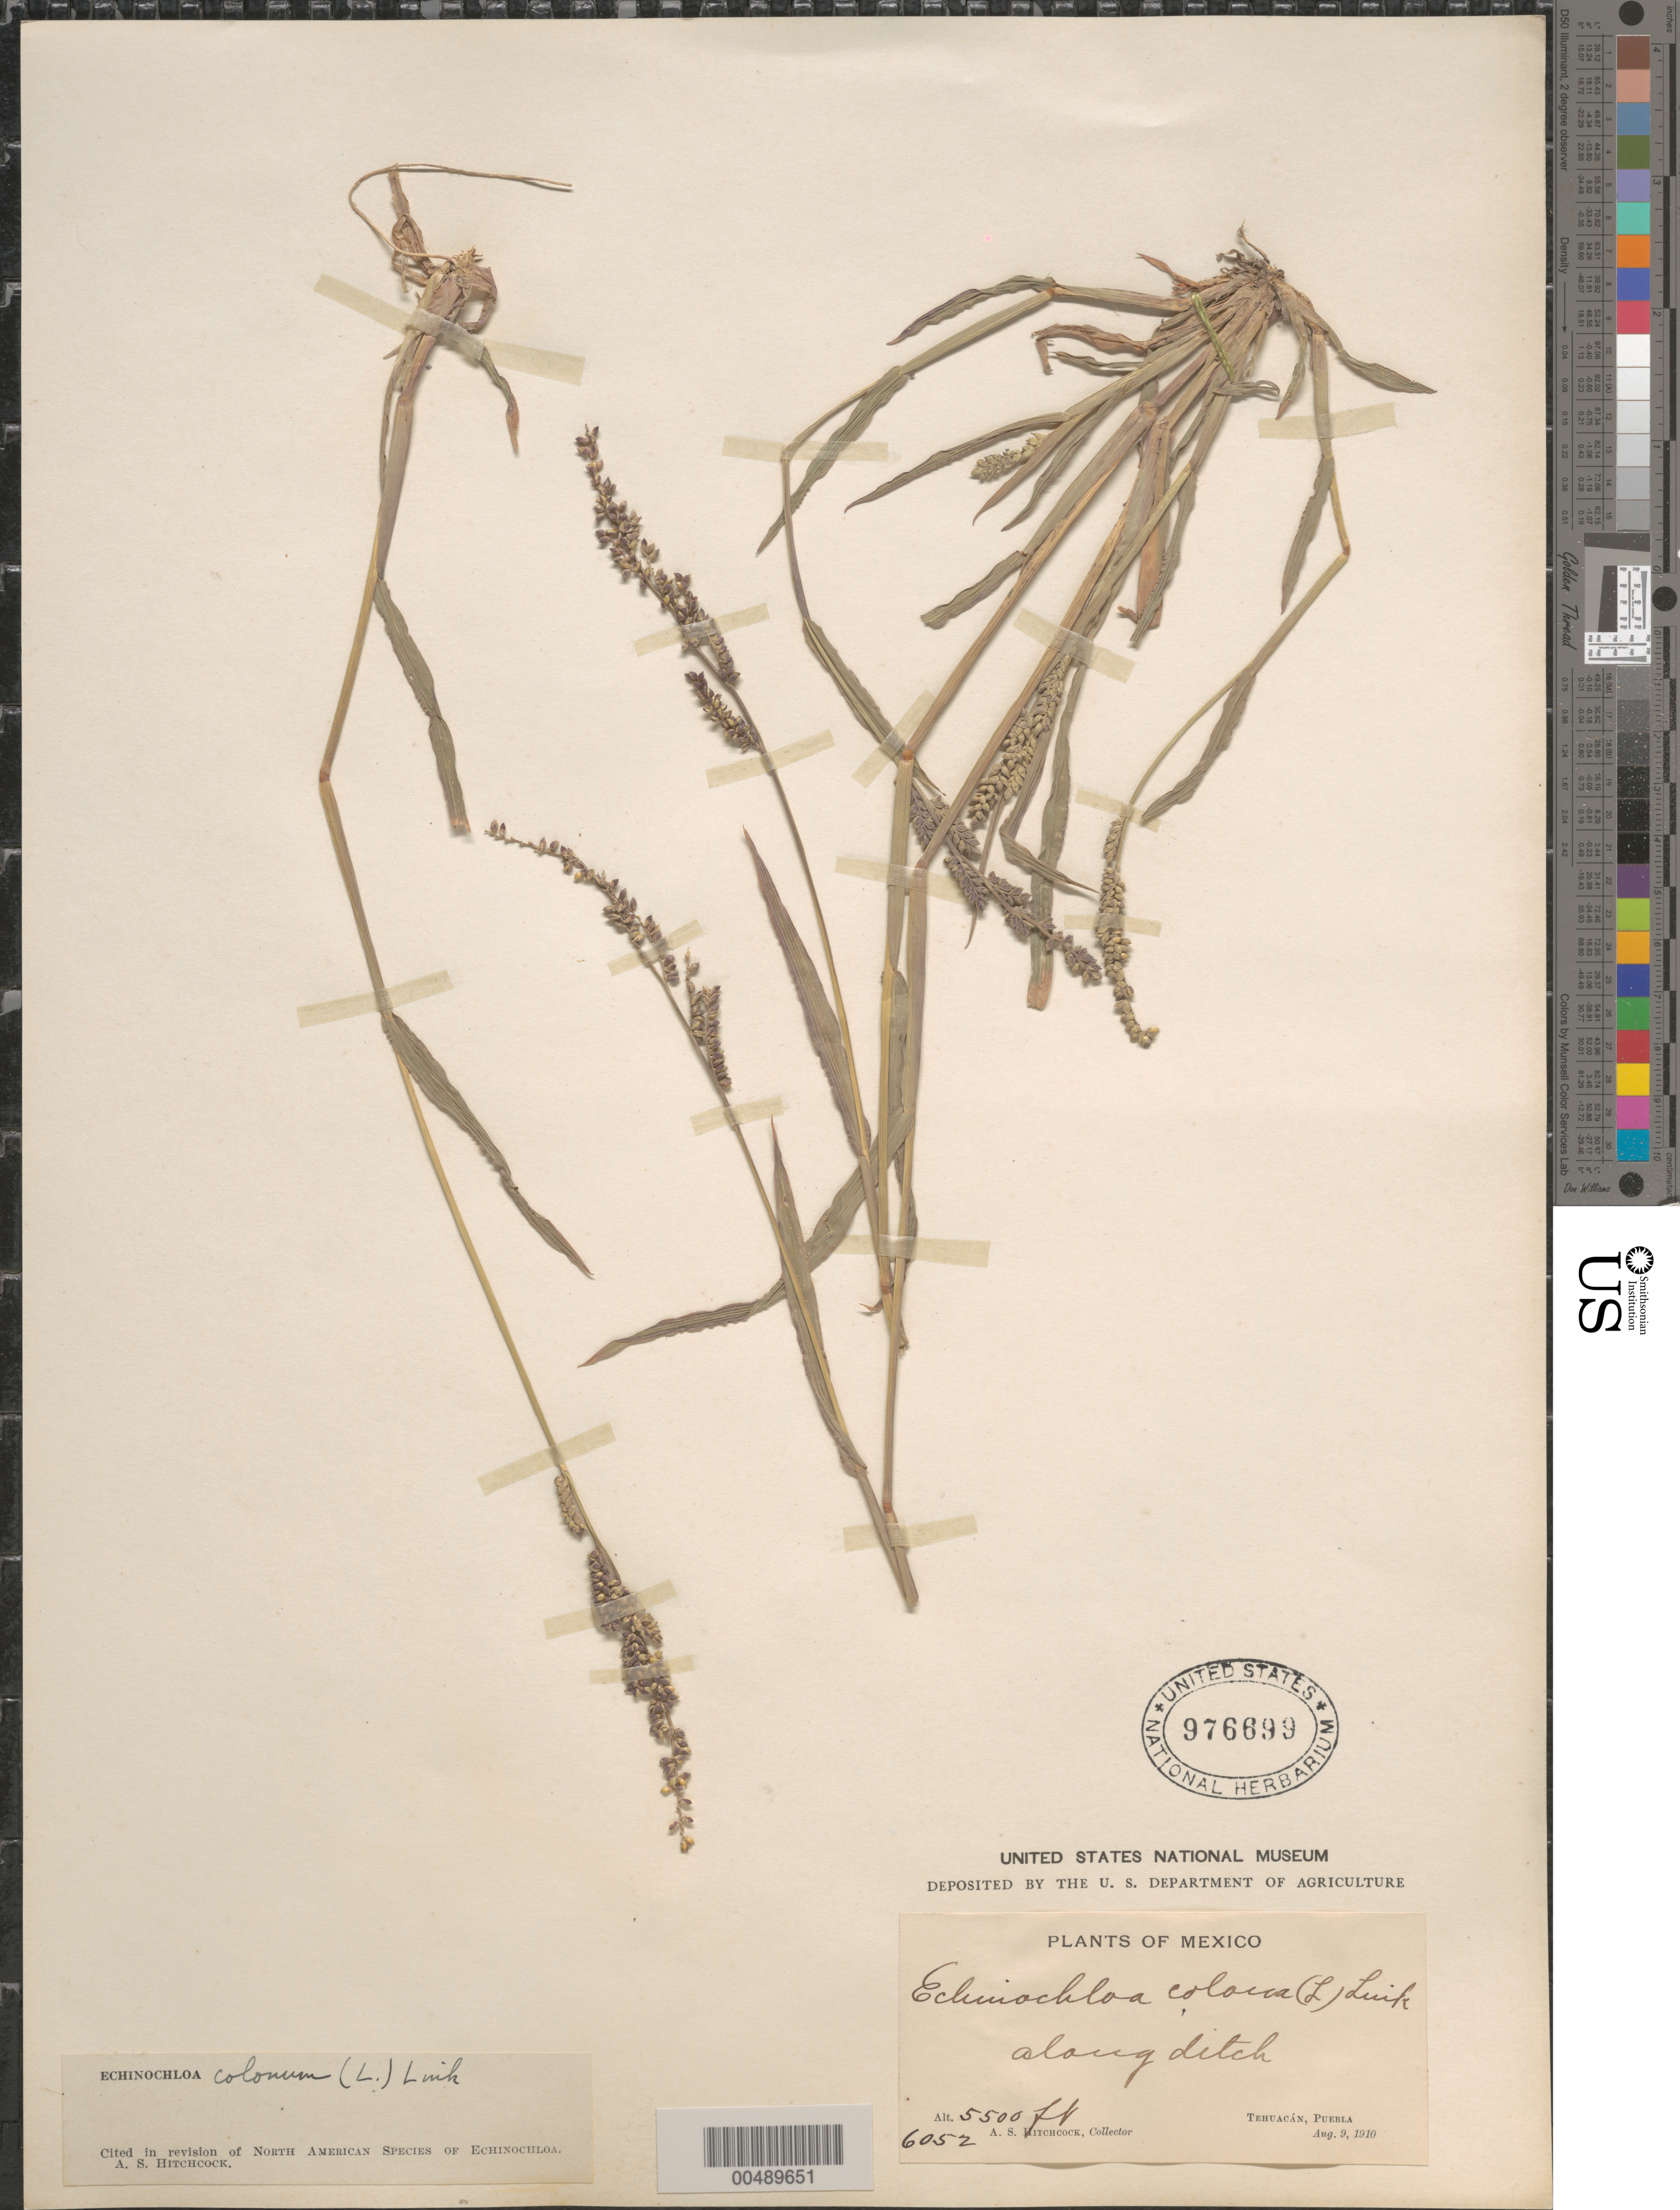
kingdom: Plantae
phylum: Tracheophyta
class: Liliopsida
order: Poales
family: Poaceae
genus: Echinochloa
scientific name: Echinochloa colona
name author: (L.) Link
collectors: A. S. Hitchcock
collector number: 6052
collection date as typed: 9 Aug 1910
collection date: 1910-08-09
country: Mexico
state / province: Puebla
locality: Tehuacán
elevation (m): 1676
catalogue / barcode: US 976699